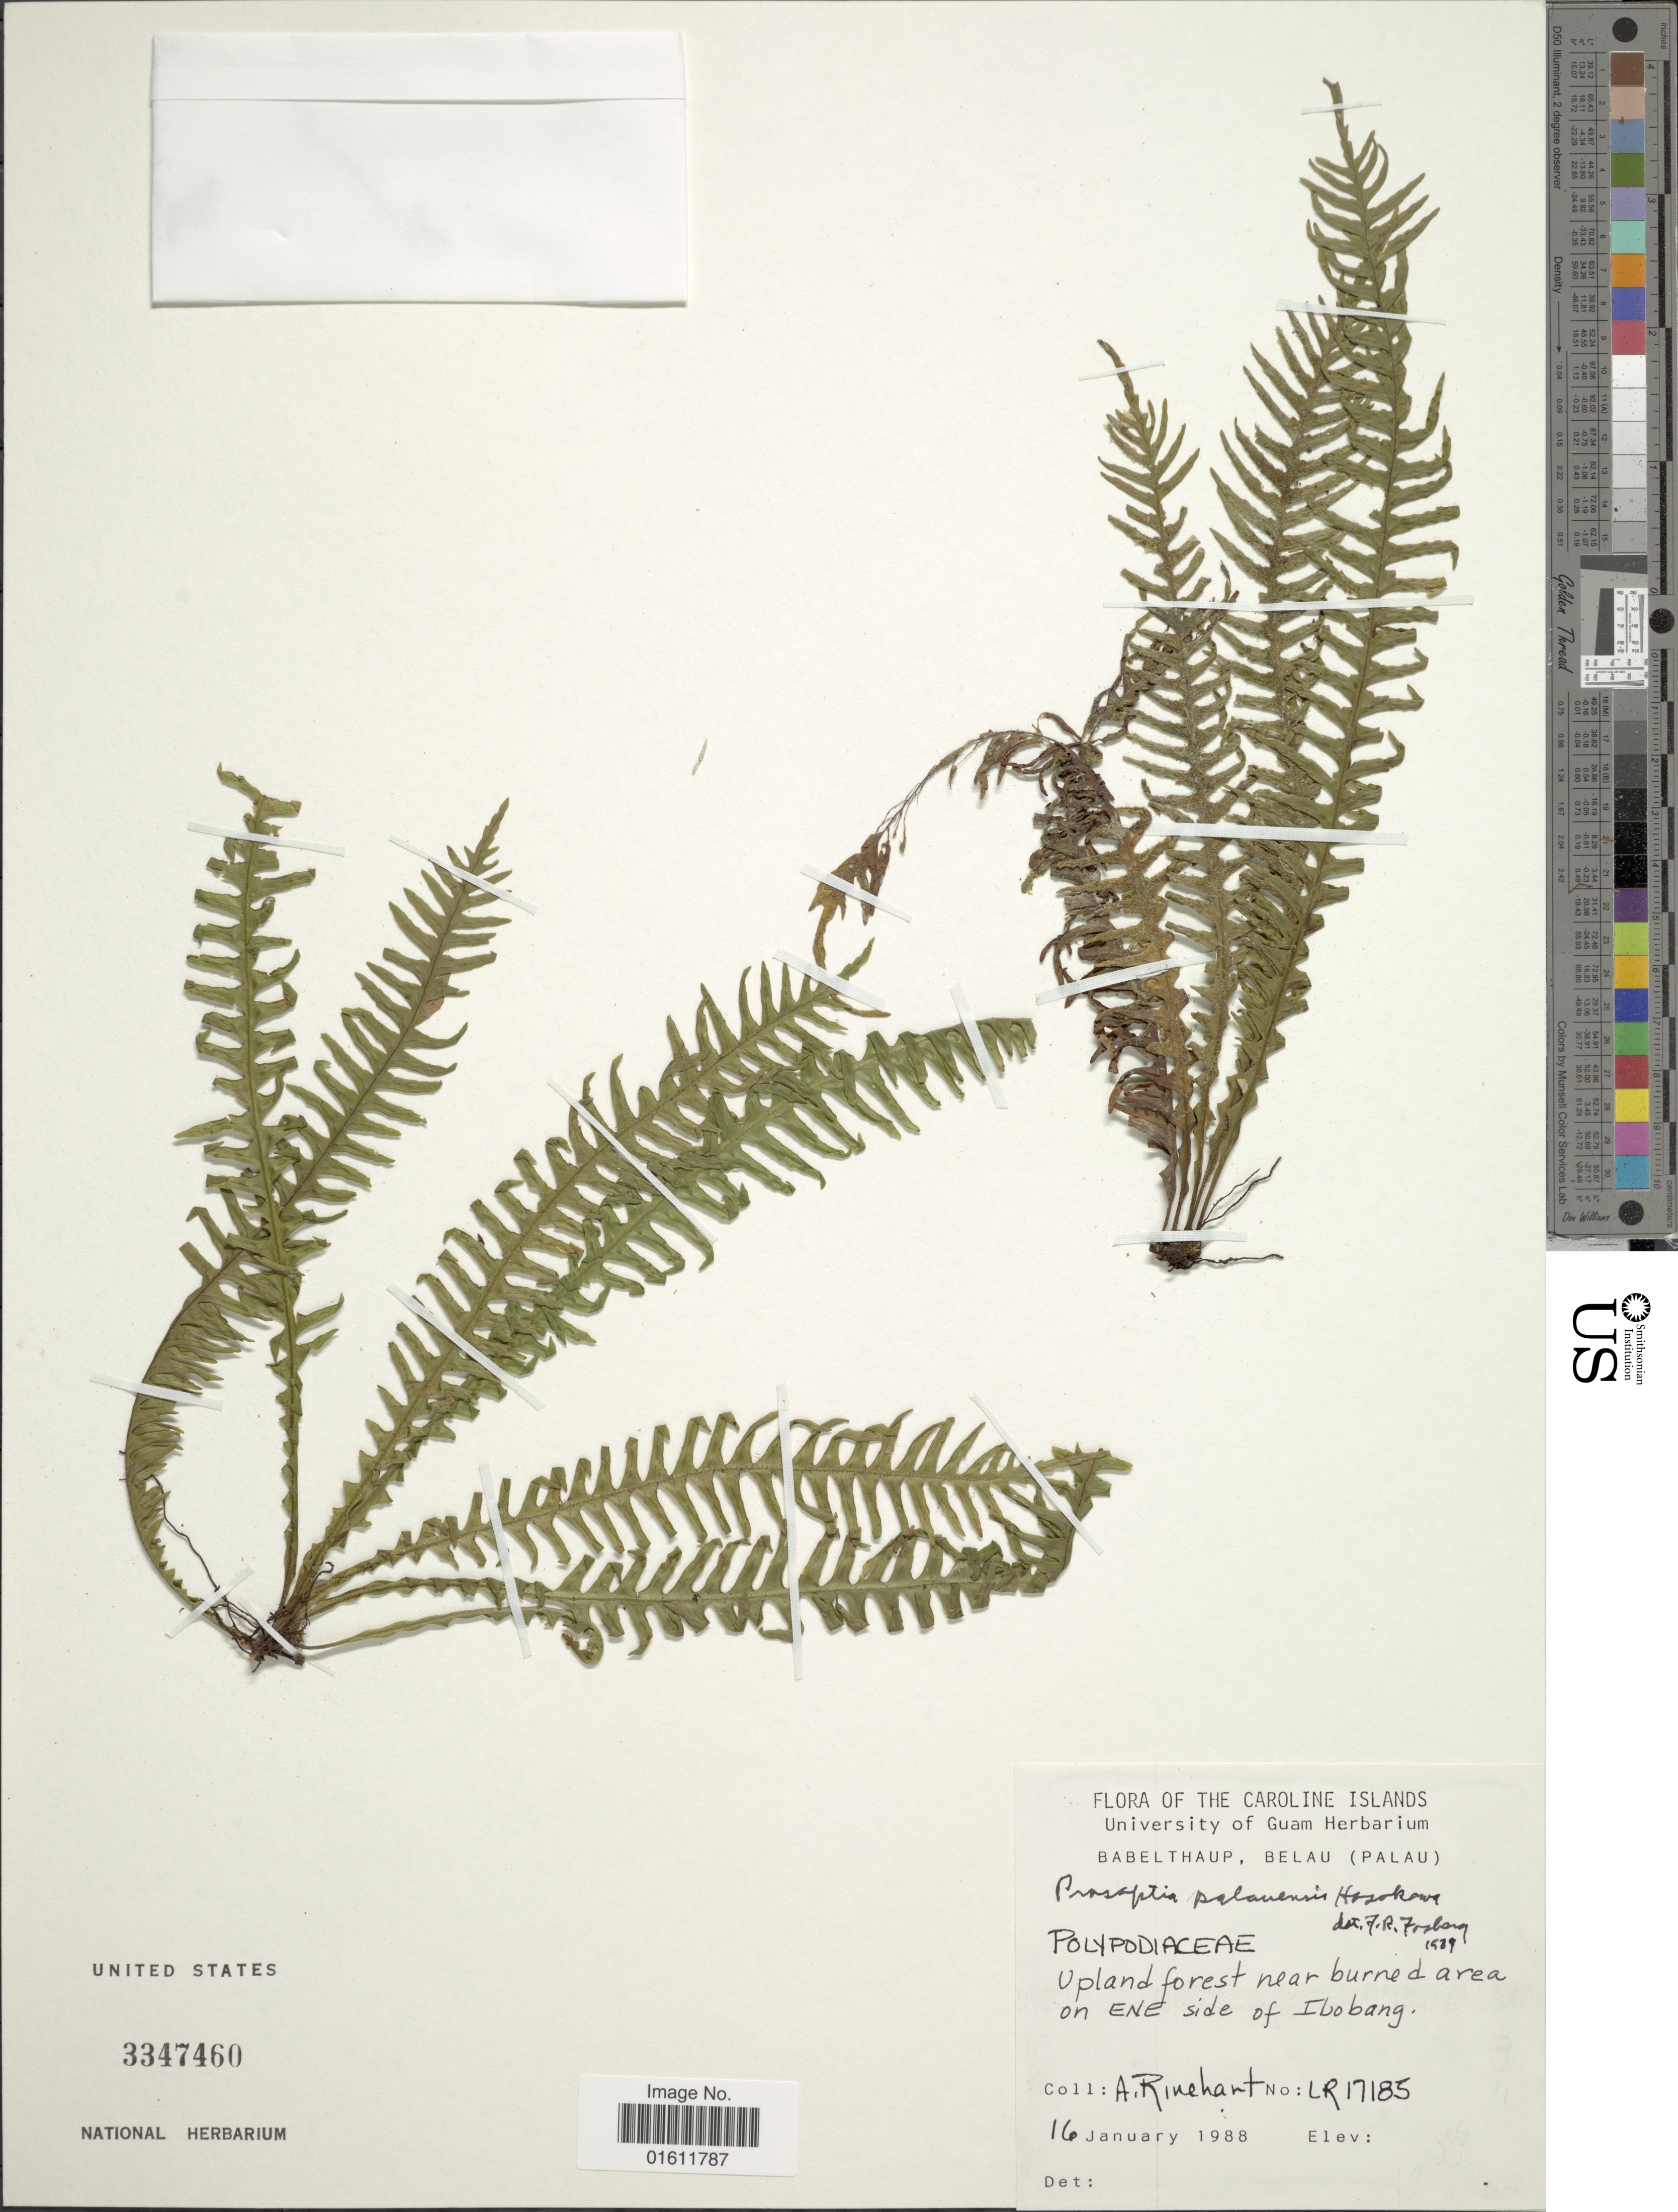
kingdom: Plantae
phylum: Tracheophyta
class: Polypodiopsida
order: Polypodiales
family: Polypodiaceae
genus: Prosaptia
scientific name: Prosaptia palauensis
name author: Hosok.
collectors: A. Rinehart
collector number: LR17185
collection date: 1988-01-16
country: Palau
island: Babeldaob [Babelthuap]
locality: Babelthaup, (Paulau), upland forest near burned area on ENE side of Ibobang.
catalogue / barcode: US 3347460